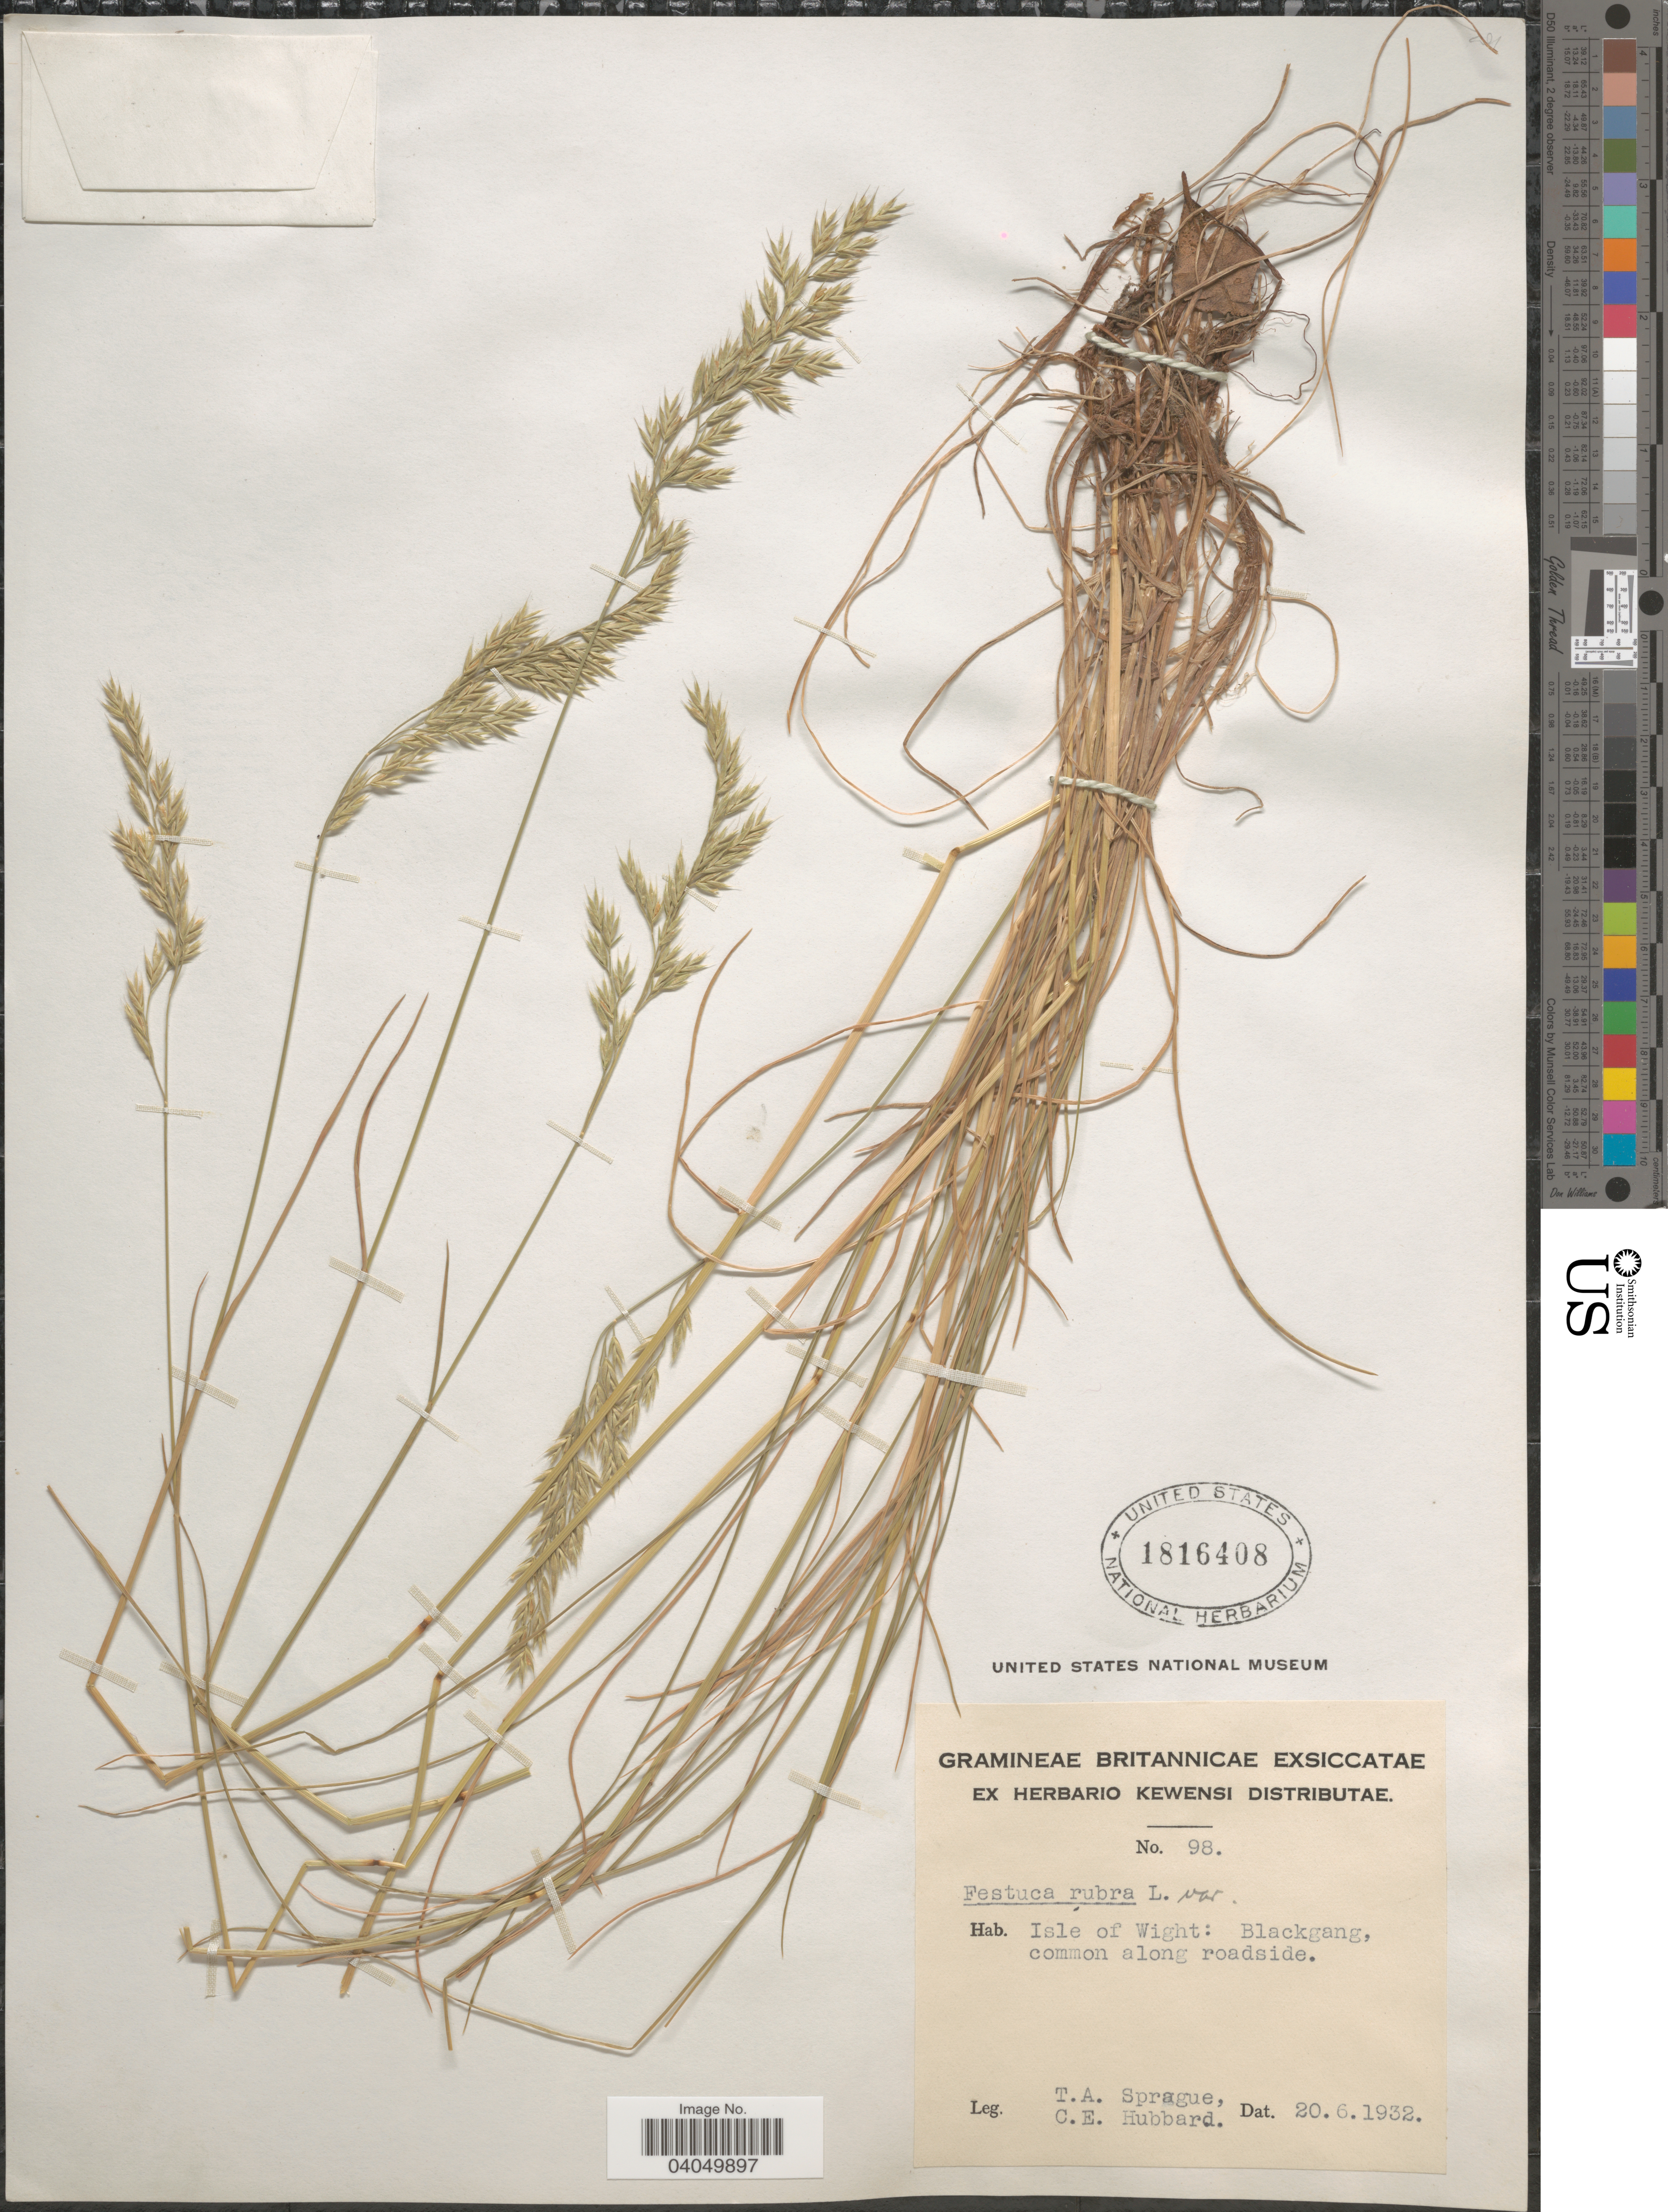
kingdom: Plantae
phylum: Tracheophyta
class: Liliopsida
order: Poales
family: Poaceae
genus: Festuca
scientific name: Festuca rubra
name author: L.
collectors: T. A. Sprague & C. E. Hubbard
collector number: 98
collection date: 1932-06-20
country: United Kingdom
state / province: England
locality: Isle of Wight: Blackgang, along roadside.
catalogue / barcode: US 1816408